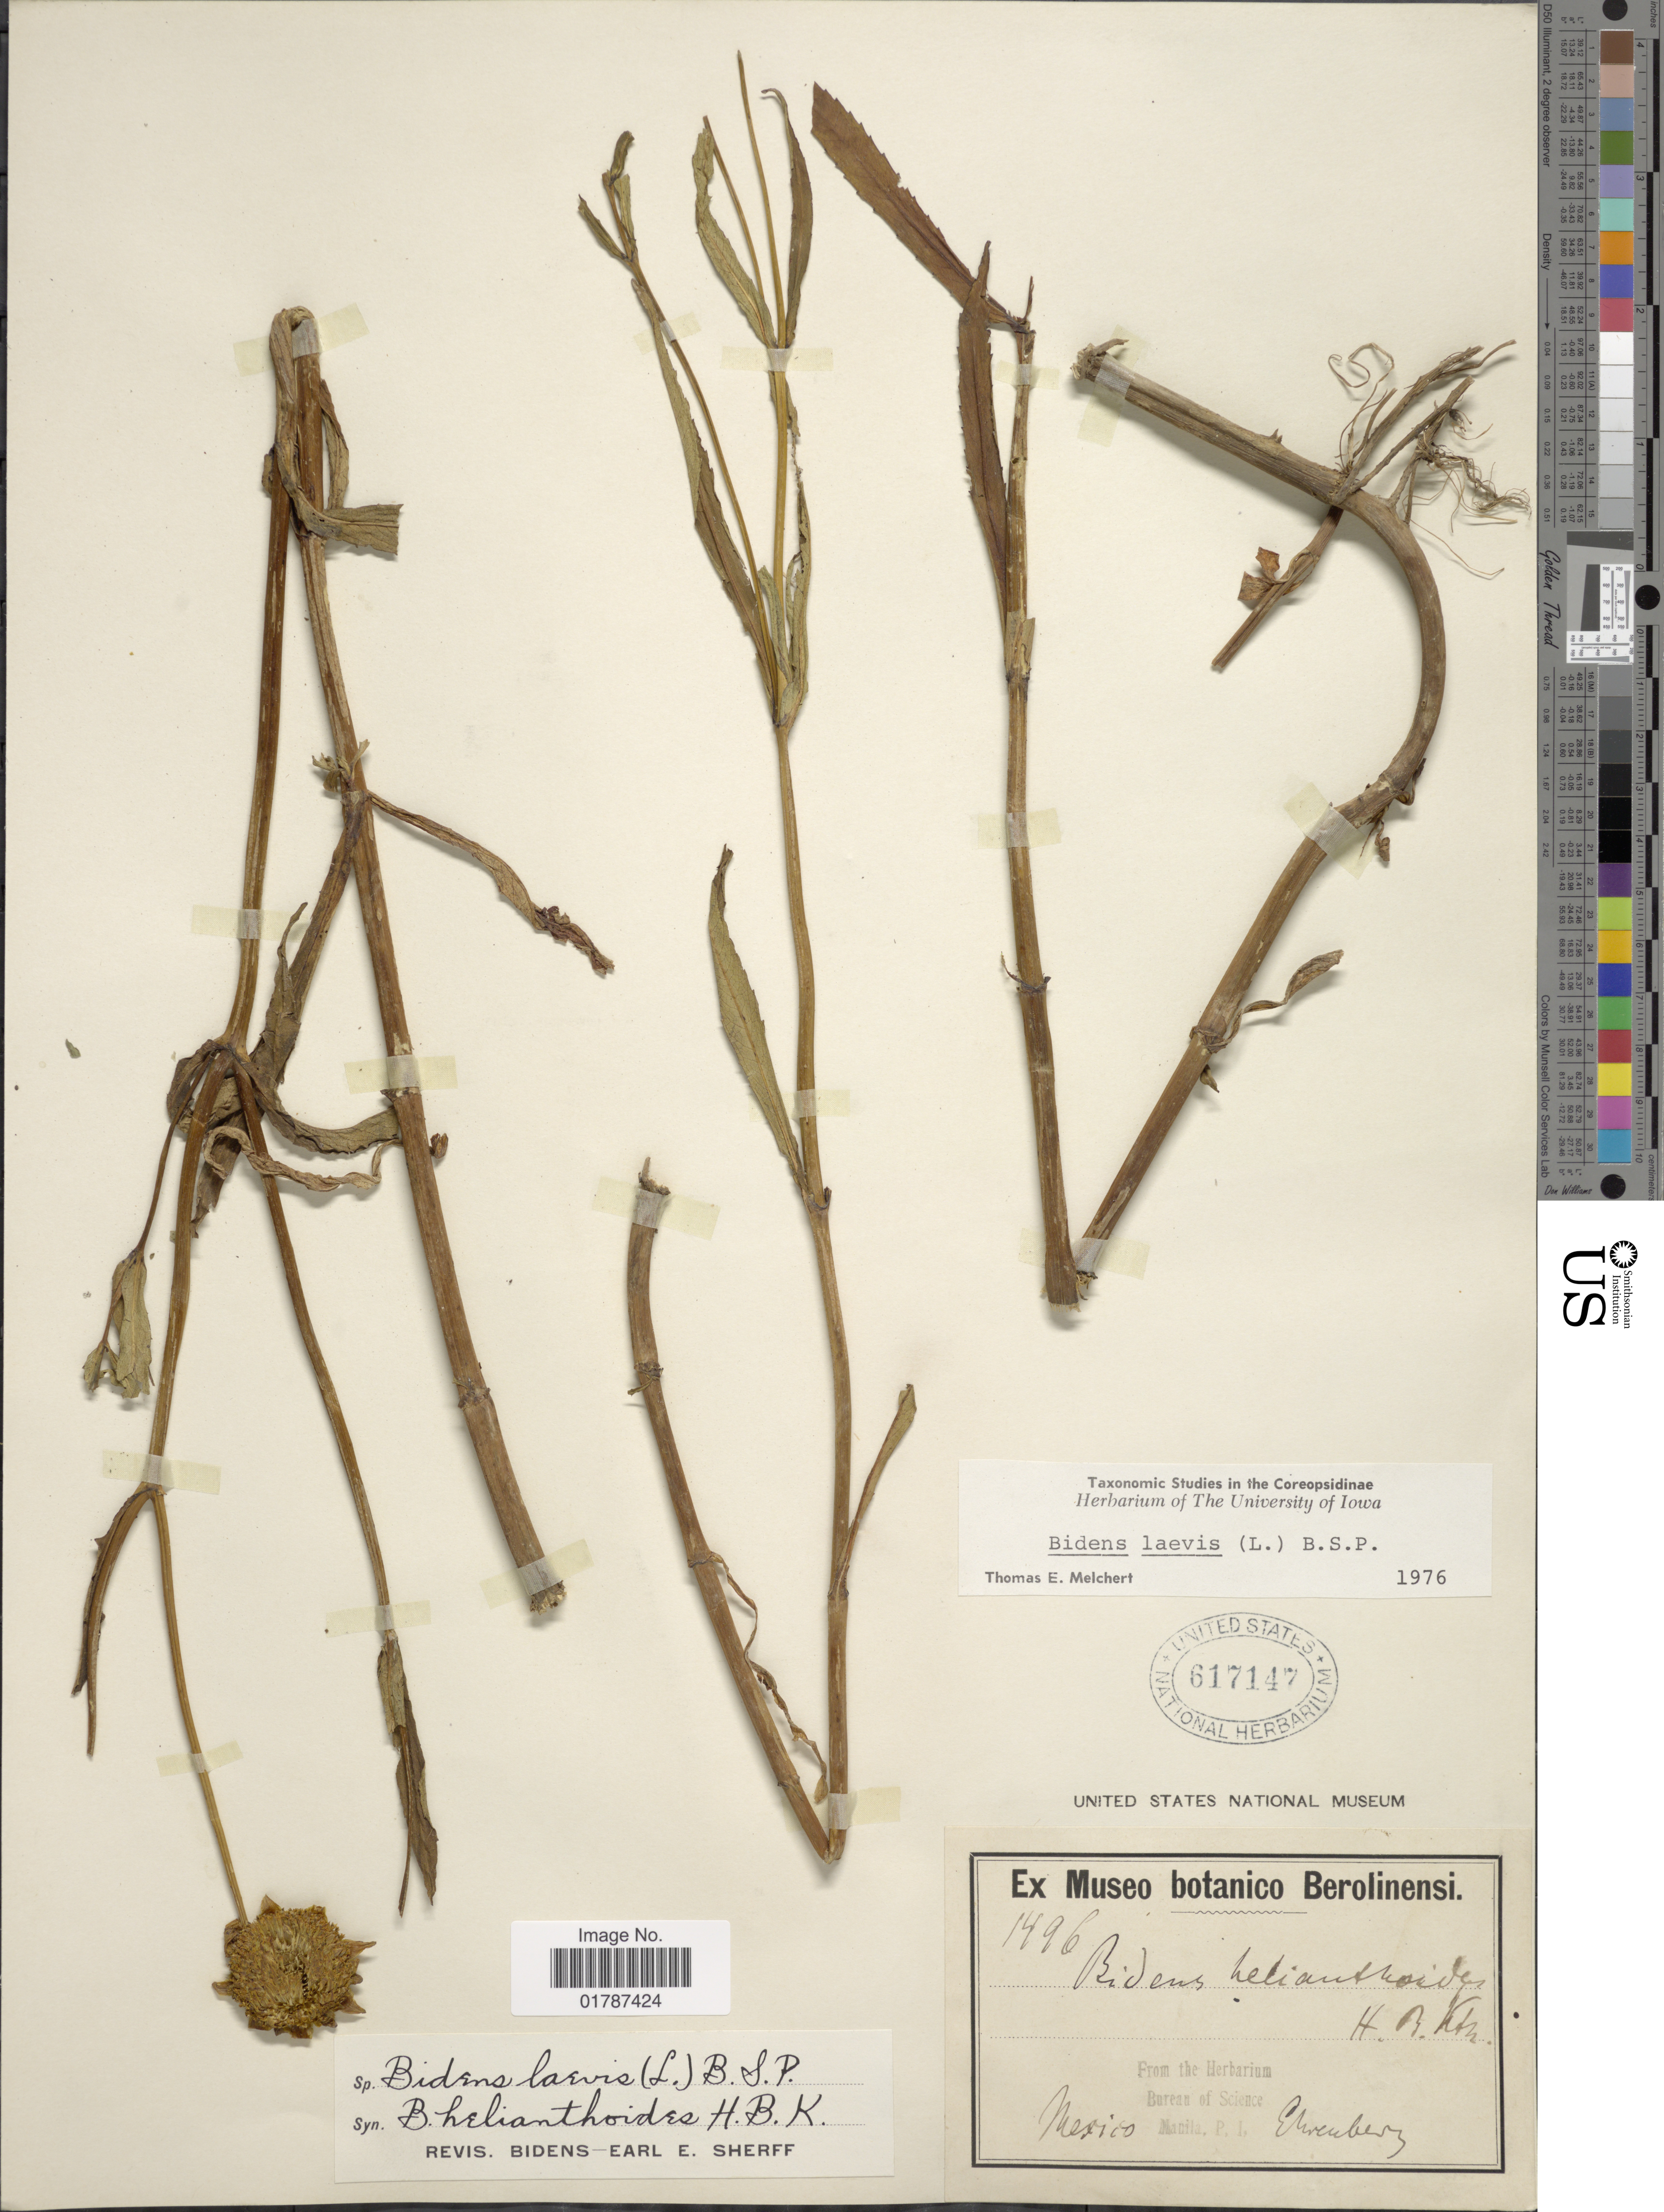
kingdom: Plantae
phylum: Tracheophyta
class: Magnoliopsida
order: Asterales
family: Asteraceae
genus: Bidens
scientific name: Bidens laevis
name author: (L.) Britton, Stearns & Poggenb.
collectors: -. Ehrenberg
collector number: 1496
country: Mexico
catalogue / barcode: US 617147